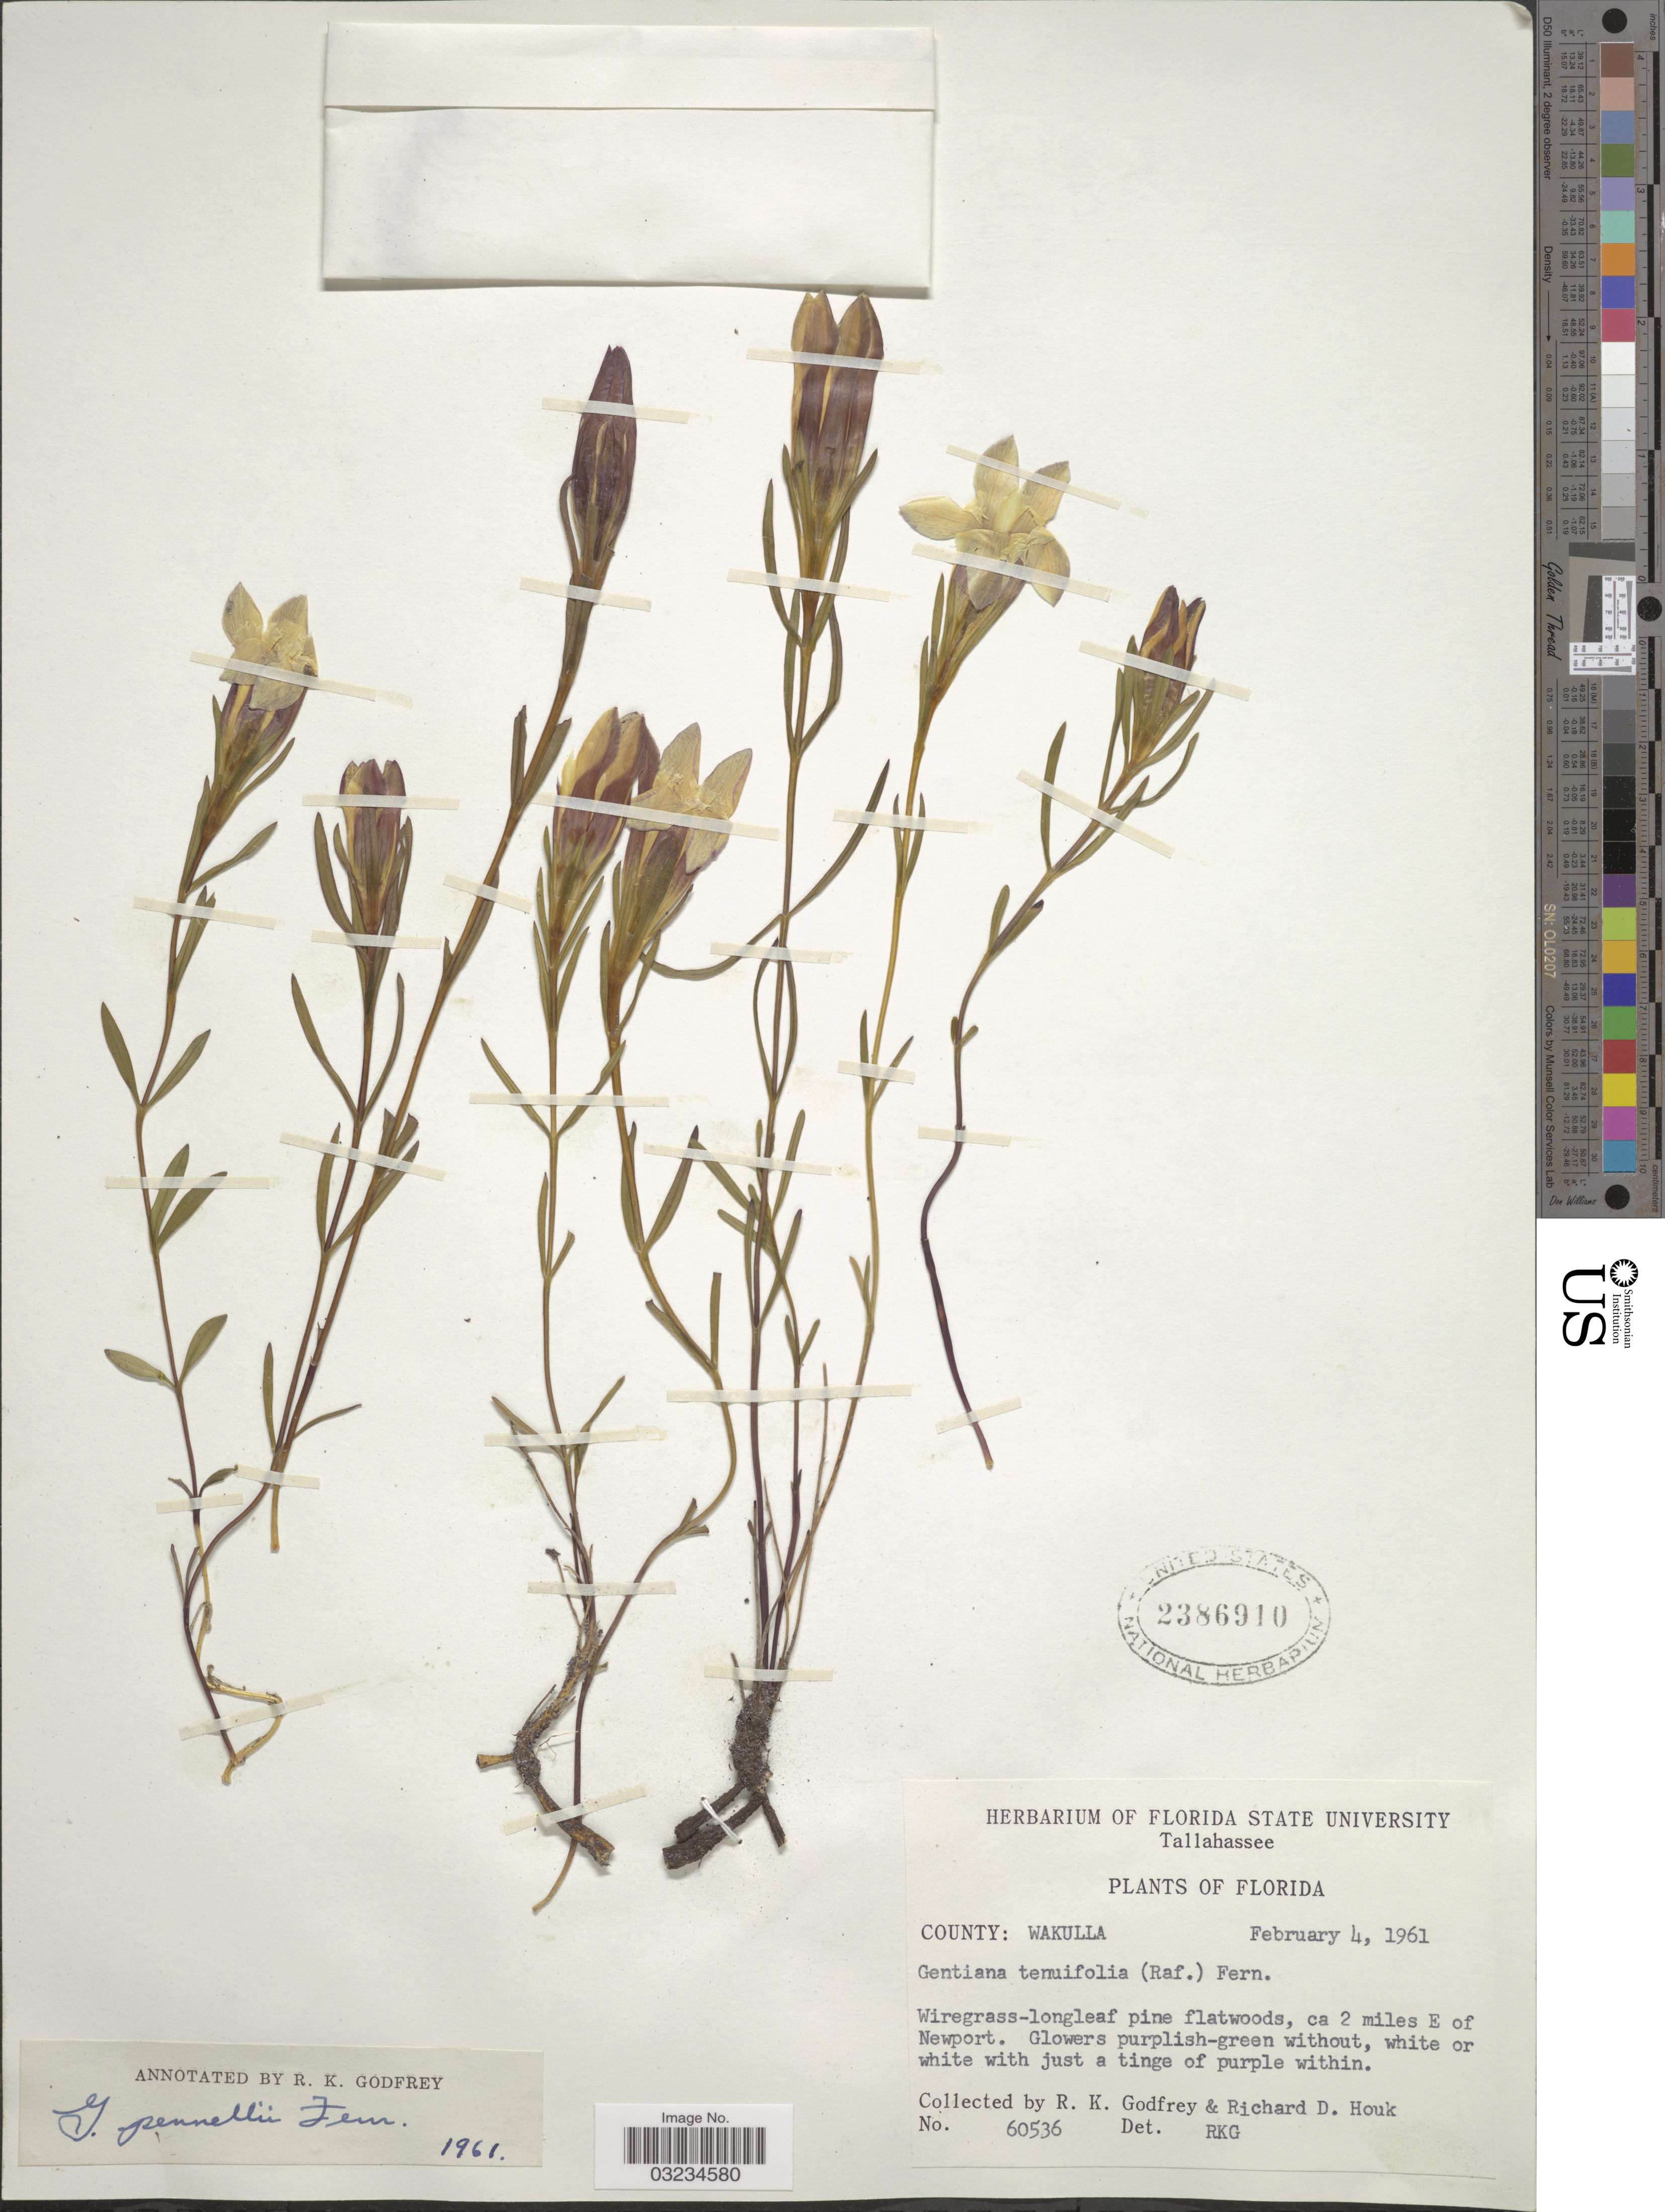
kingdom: Plantae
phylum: Tracheophyta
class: Magnoliopsida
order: Gentianales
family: Gentianaceae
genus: Gentiana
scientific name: Gentiana pennelliana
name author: Fernald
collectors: R. K. Godfrey & R. Houk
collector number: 60536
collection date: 1961-02-04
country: United States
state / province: Florida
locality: County: Wakulla, ca 2 miles E of Newport.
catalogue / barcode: US 2386910